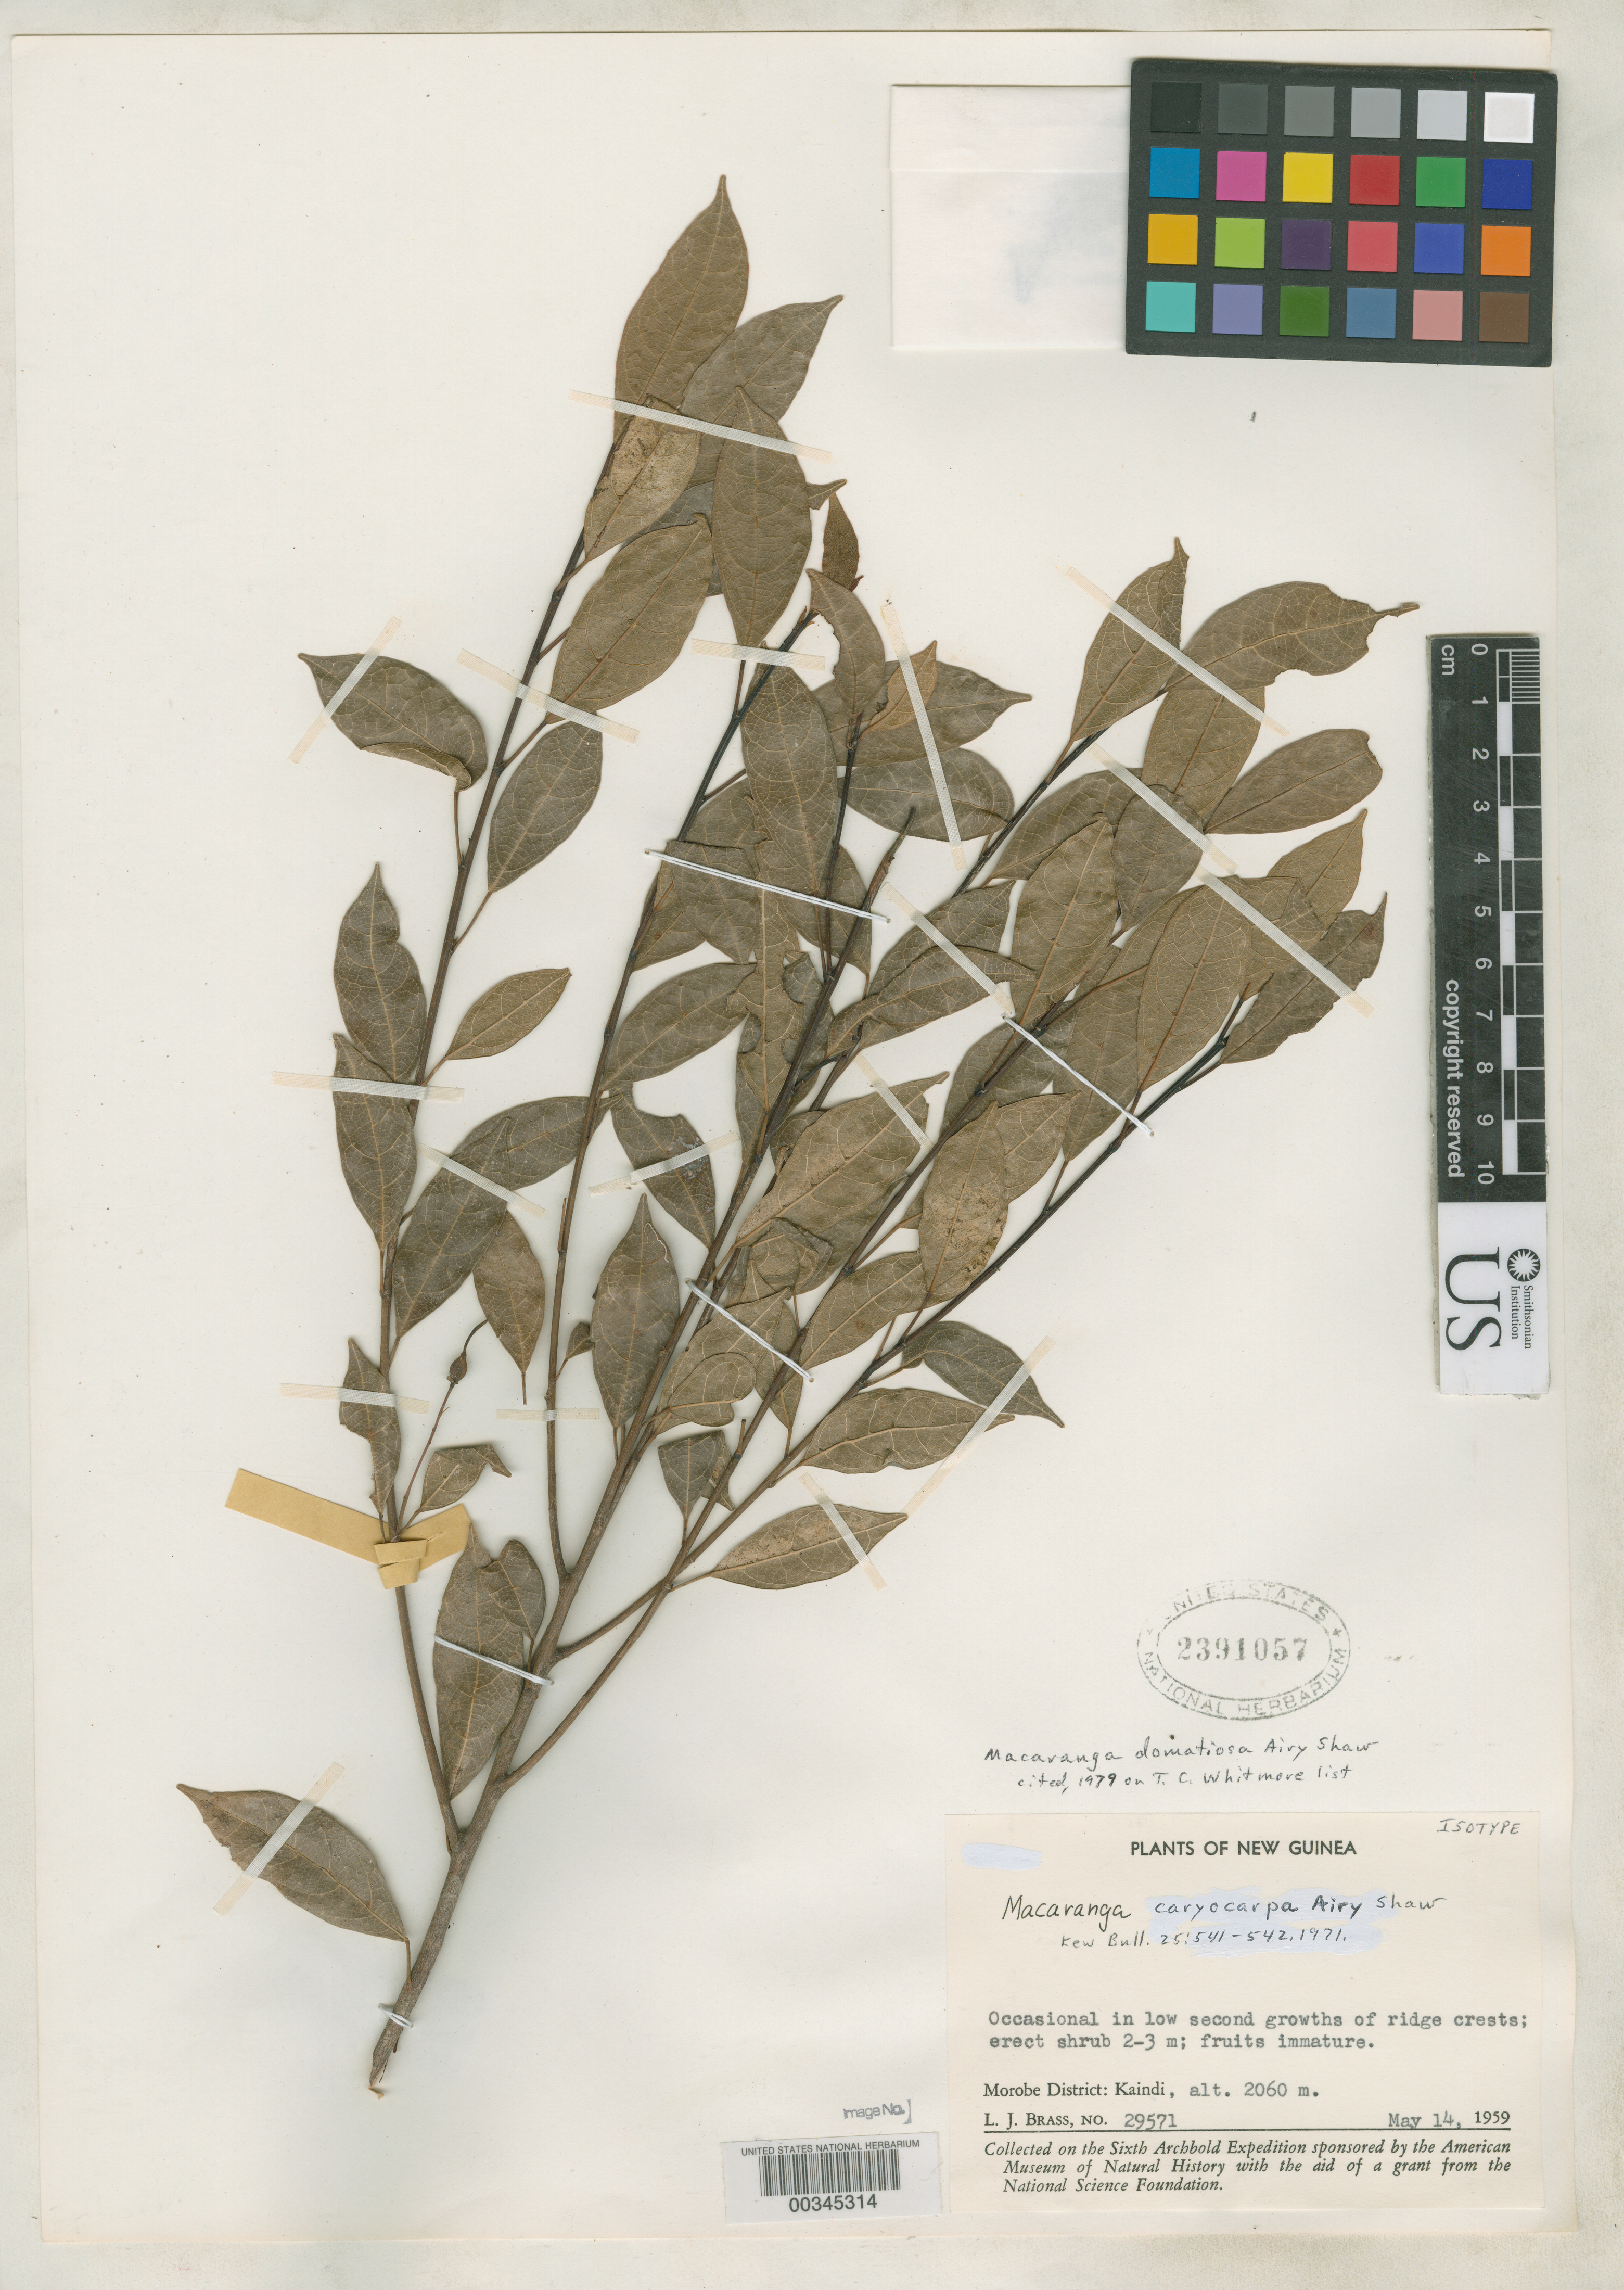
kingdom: Plantae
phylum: Tracheophyta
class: Magnoliopsida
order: Malpighiales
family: Euphorbiaceae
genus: Macaranga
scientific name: Macaranga caryocarpa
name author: Airy Shaw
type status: Isotype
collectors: L. J. Brass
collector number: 295271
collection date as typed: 14 May 1959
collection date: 1959-05-14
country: Papua New Guinea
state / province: Morobe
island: New Guinea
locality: Kaindi.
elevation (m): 2060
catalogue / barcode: US 2391057